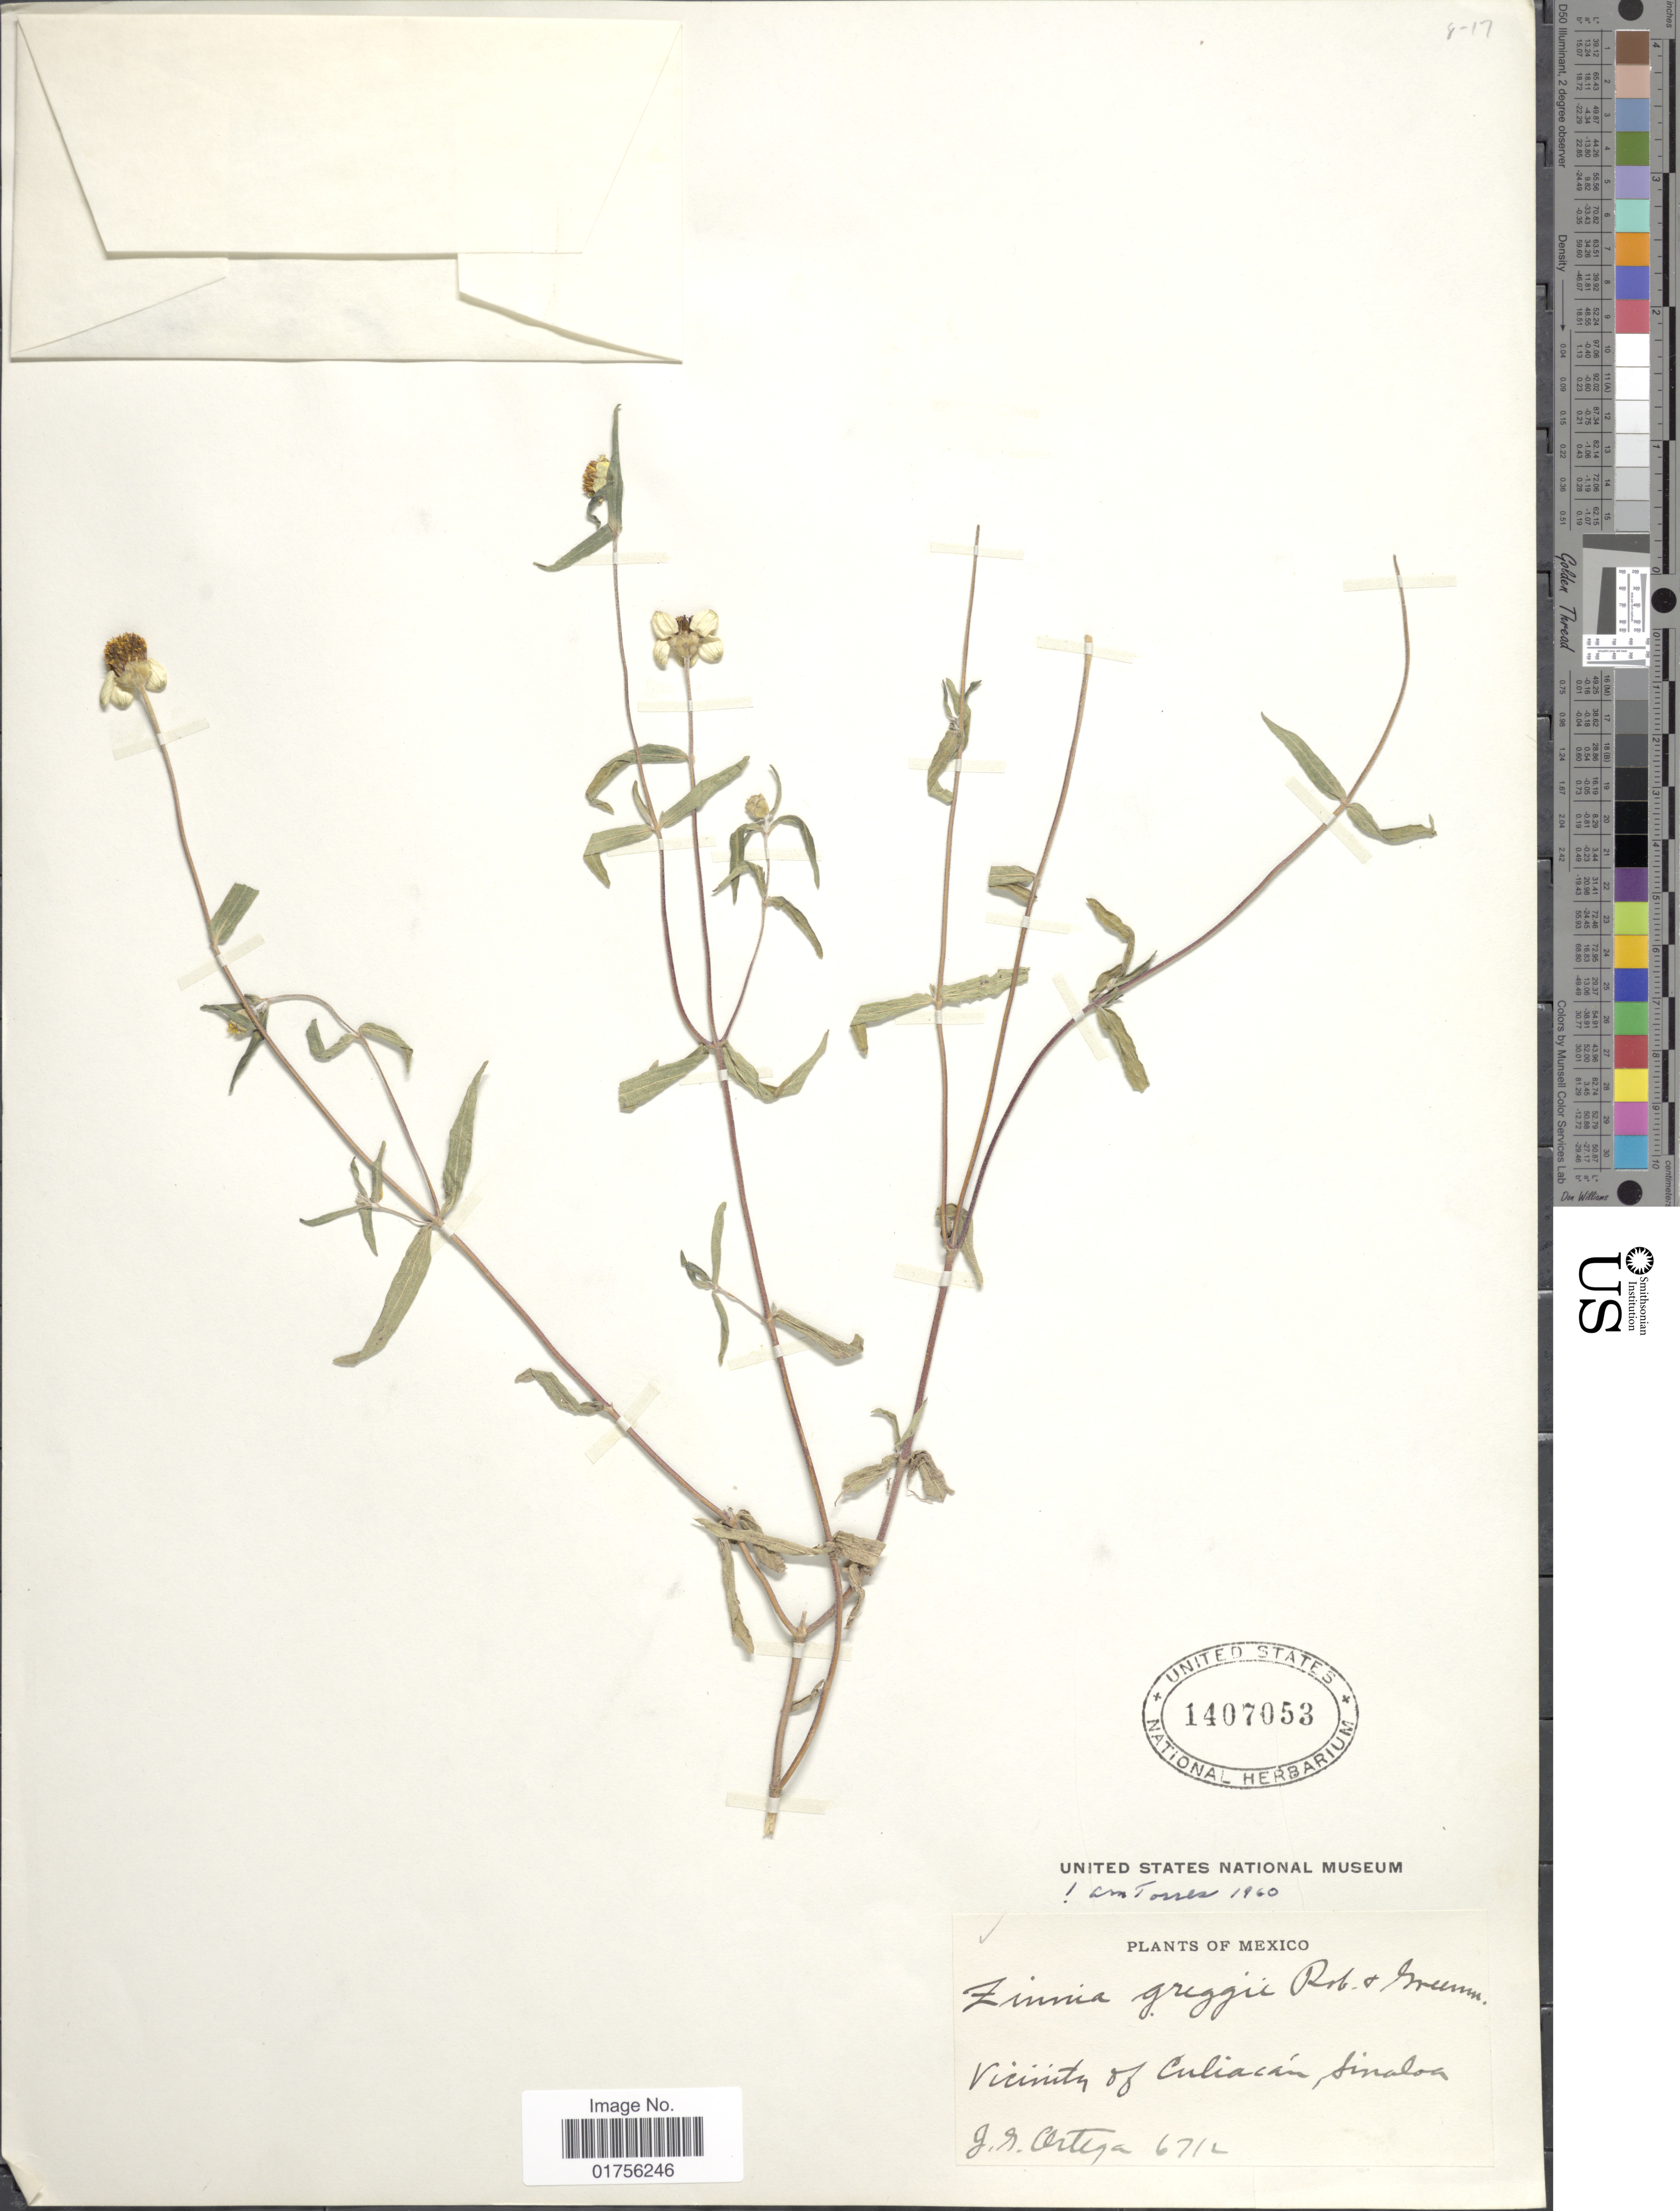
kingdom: Plantae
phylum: Tracheophyta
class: Magnoliopsida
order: Asterales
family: Asteraceae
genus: Zinnia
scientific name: Zinnia greggii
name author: (B.L. Rob.) B.L. Rob.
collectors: J. S. Ortega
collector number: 6712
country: Mexico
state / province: Sinaloa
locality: Vicinity of Culiacan, Sinaloa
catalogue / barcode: US 1407053